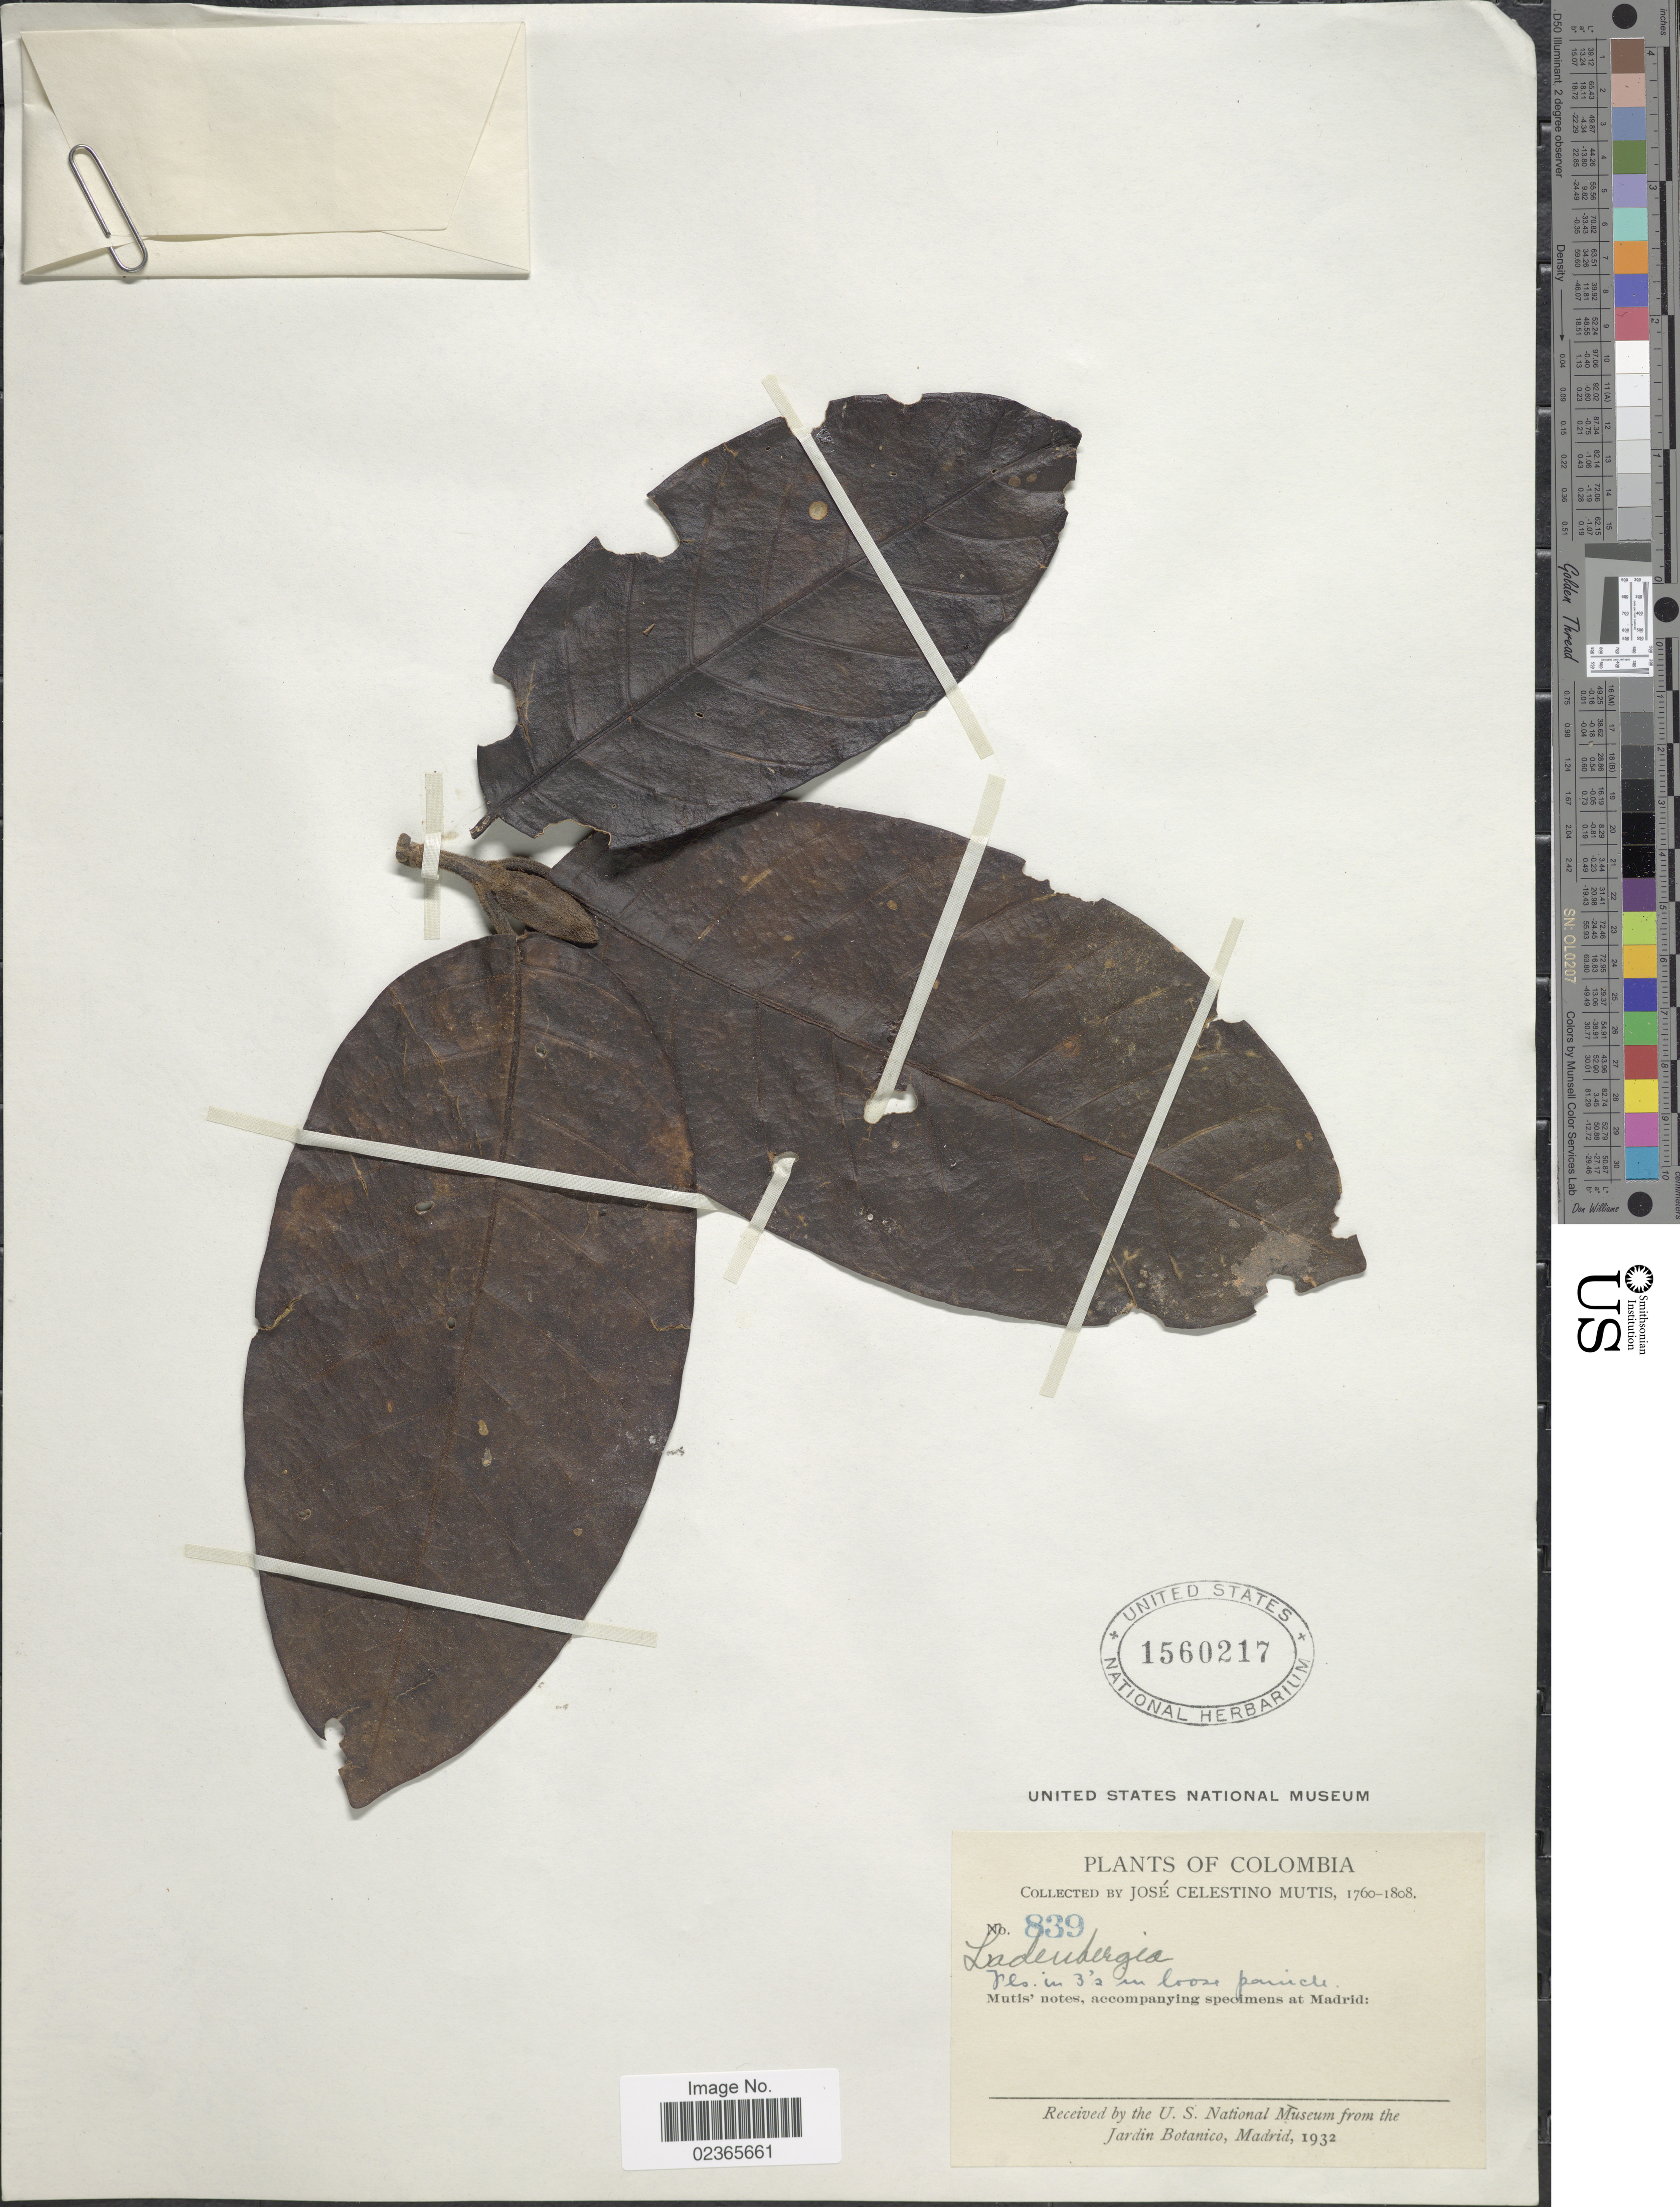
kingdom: Plantae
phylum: Tracheophyta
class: Magnoliopsida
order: Gentianales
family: Rubiaceae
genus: Ladenbergia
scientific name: Ladenbergia sp.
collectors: J. C. B. Mutis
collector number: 839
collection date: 1760/1808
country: Colombia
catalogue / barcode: US 1560217